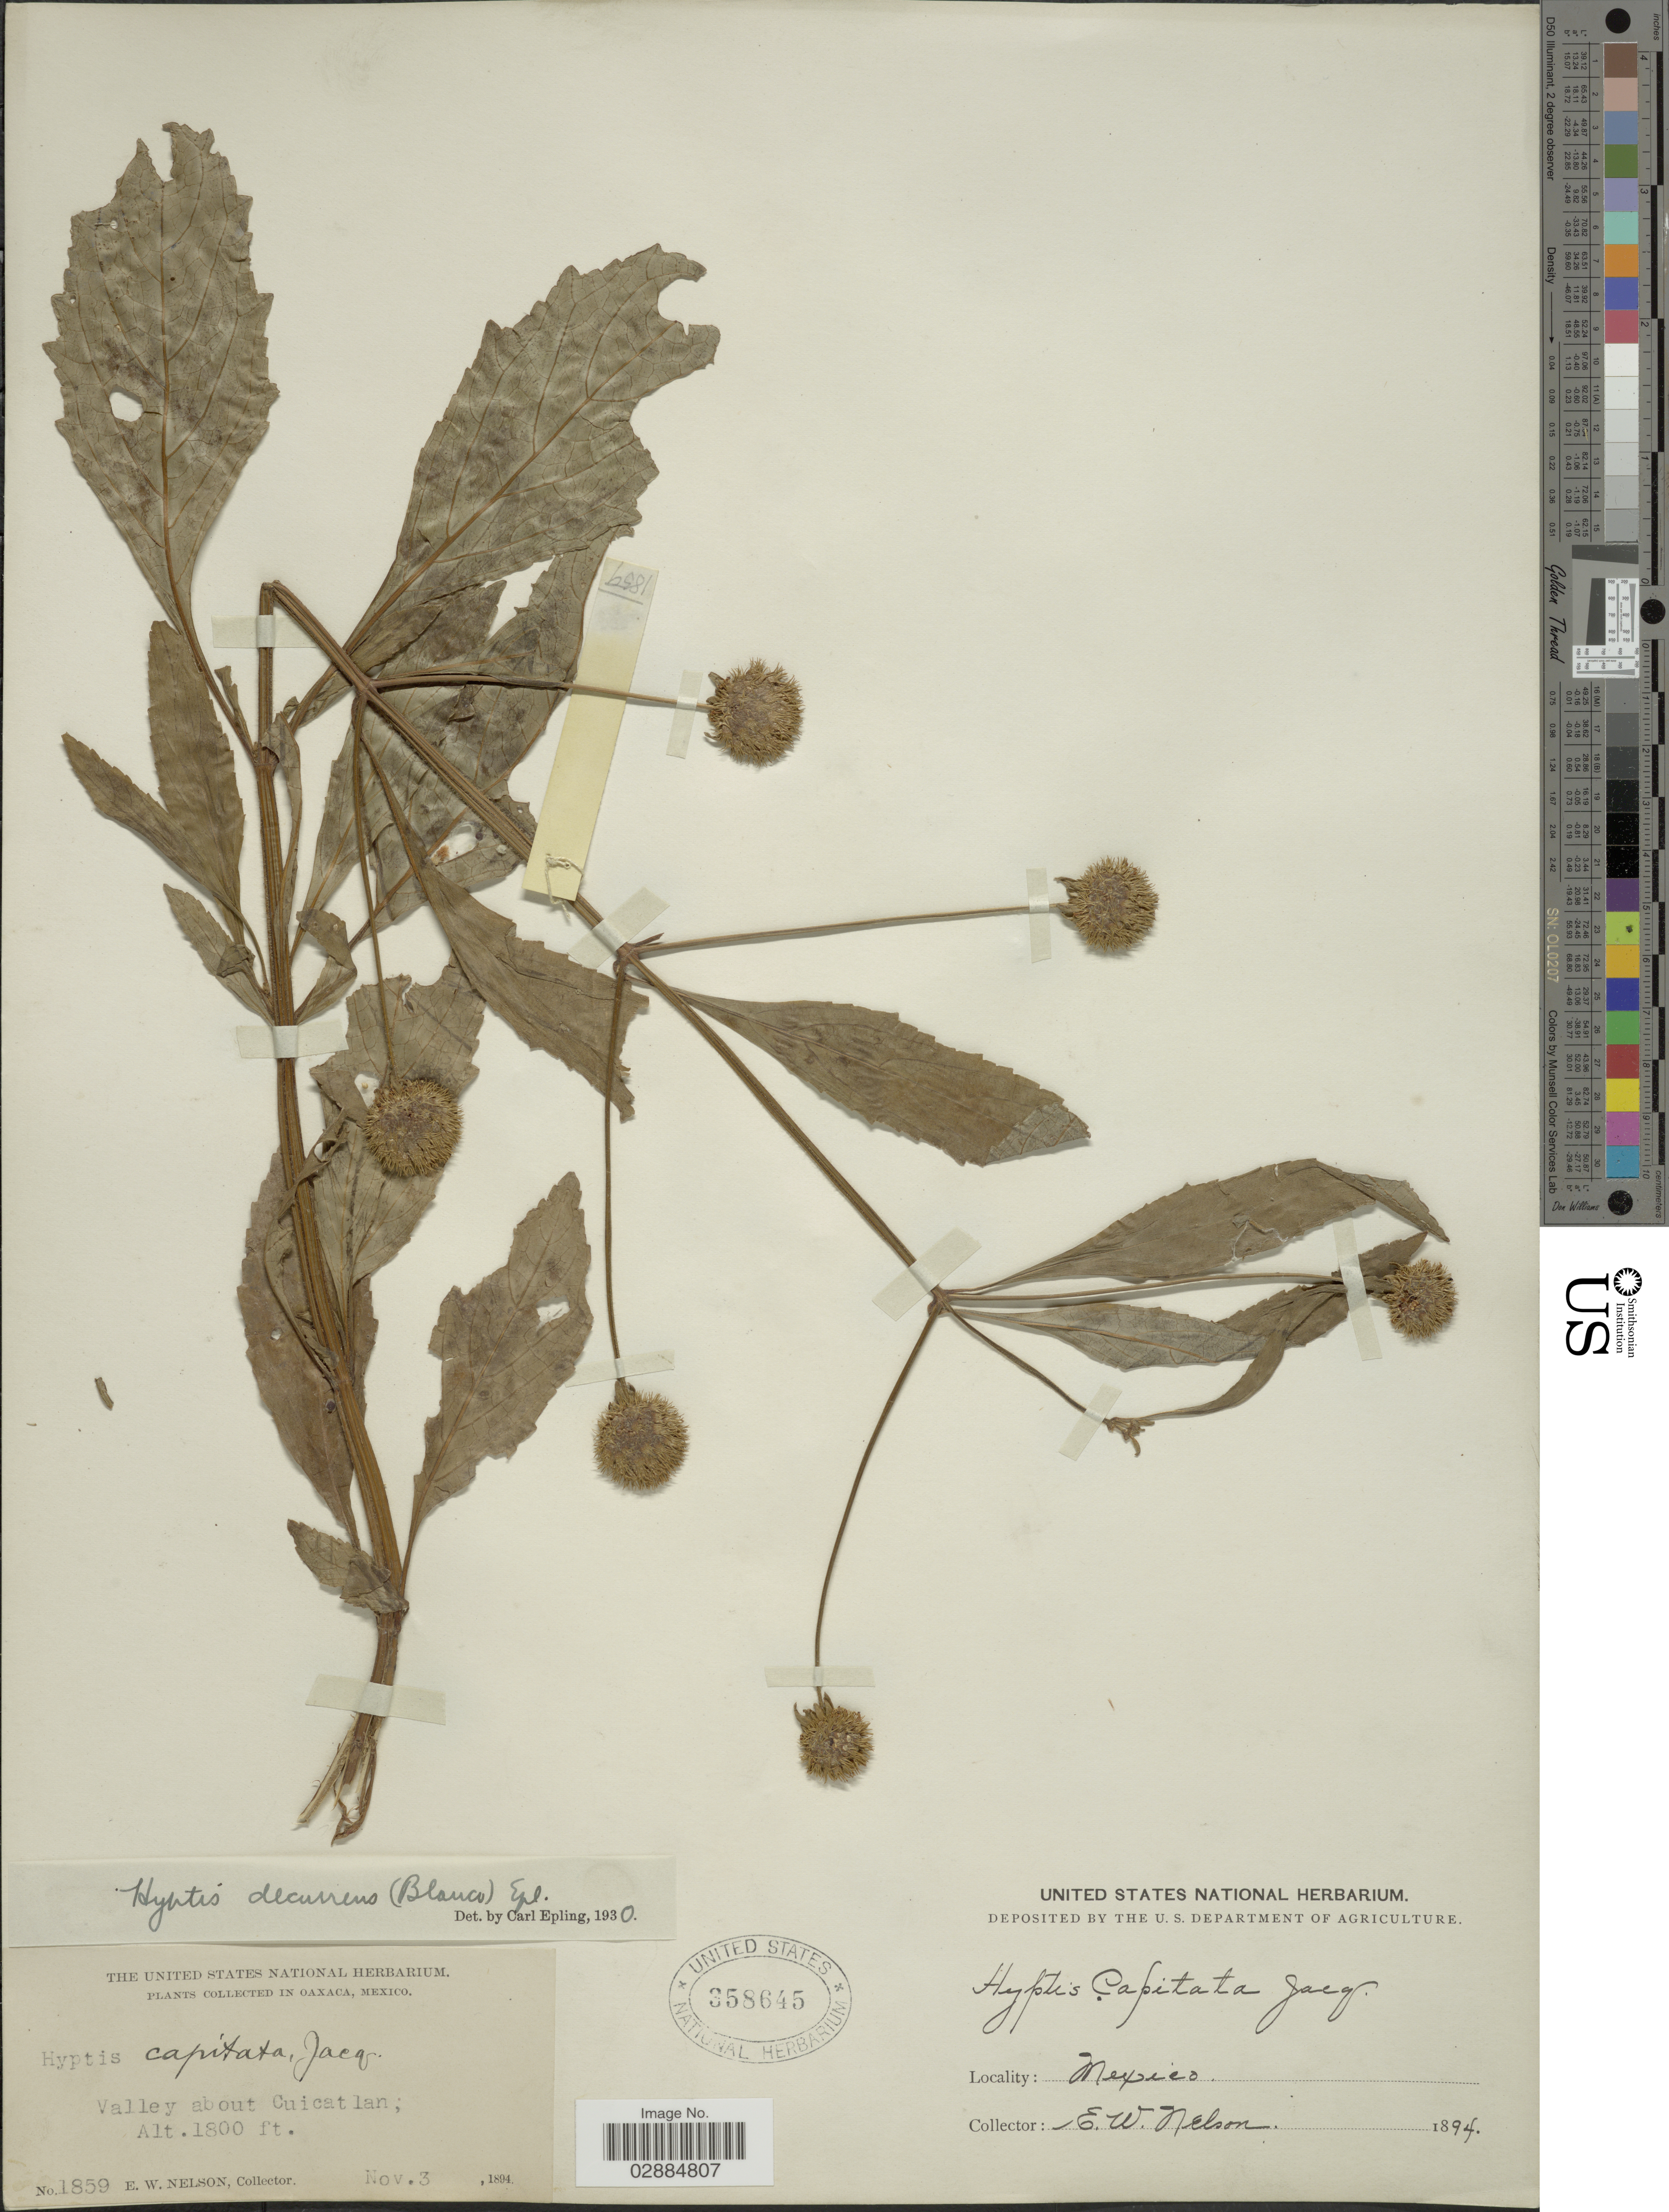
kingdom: Plantae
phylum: Tracheophyta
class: Magnoliopsida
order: Lamiales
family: Lamiaceae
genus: Hyptis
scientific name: Hyptis capitata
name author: Jacq.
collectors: E. W. Nelson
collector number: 1859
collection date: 1894-11-03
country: Mexico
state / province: Oaxaca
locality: Valley about Cuicatlan.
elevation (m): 549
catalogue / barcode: US 358645